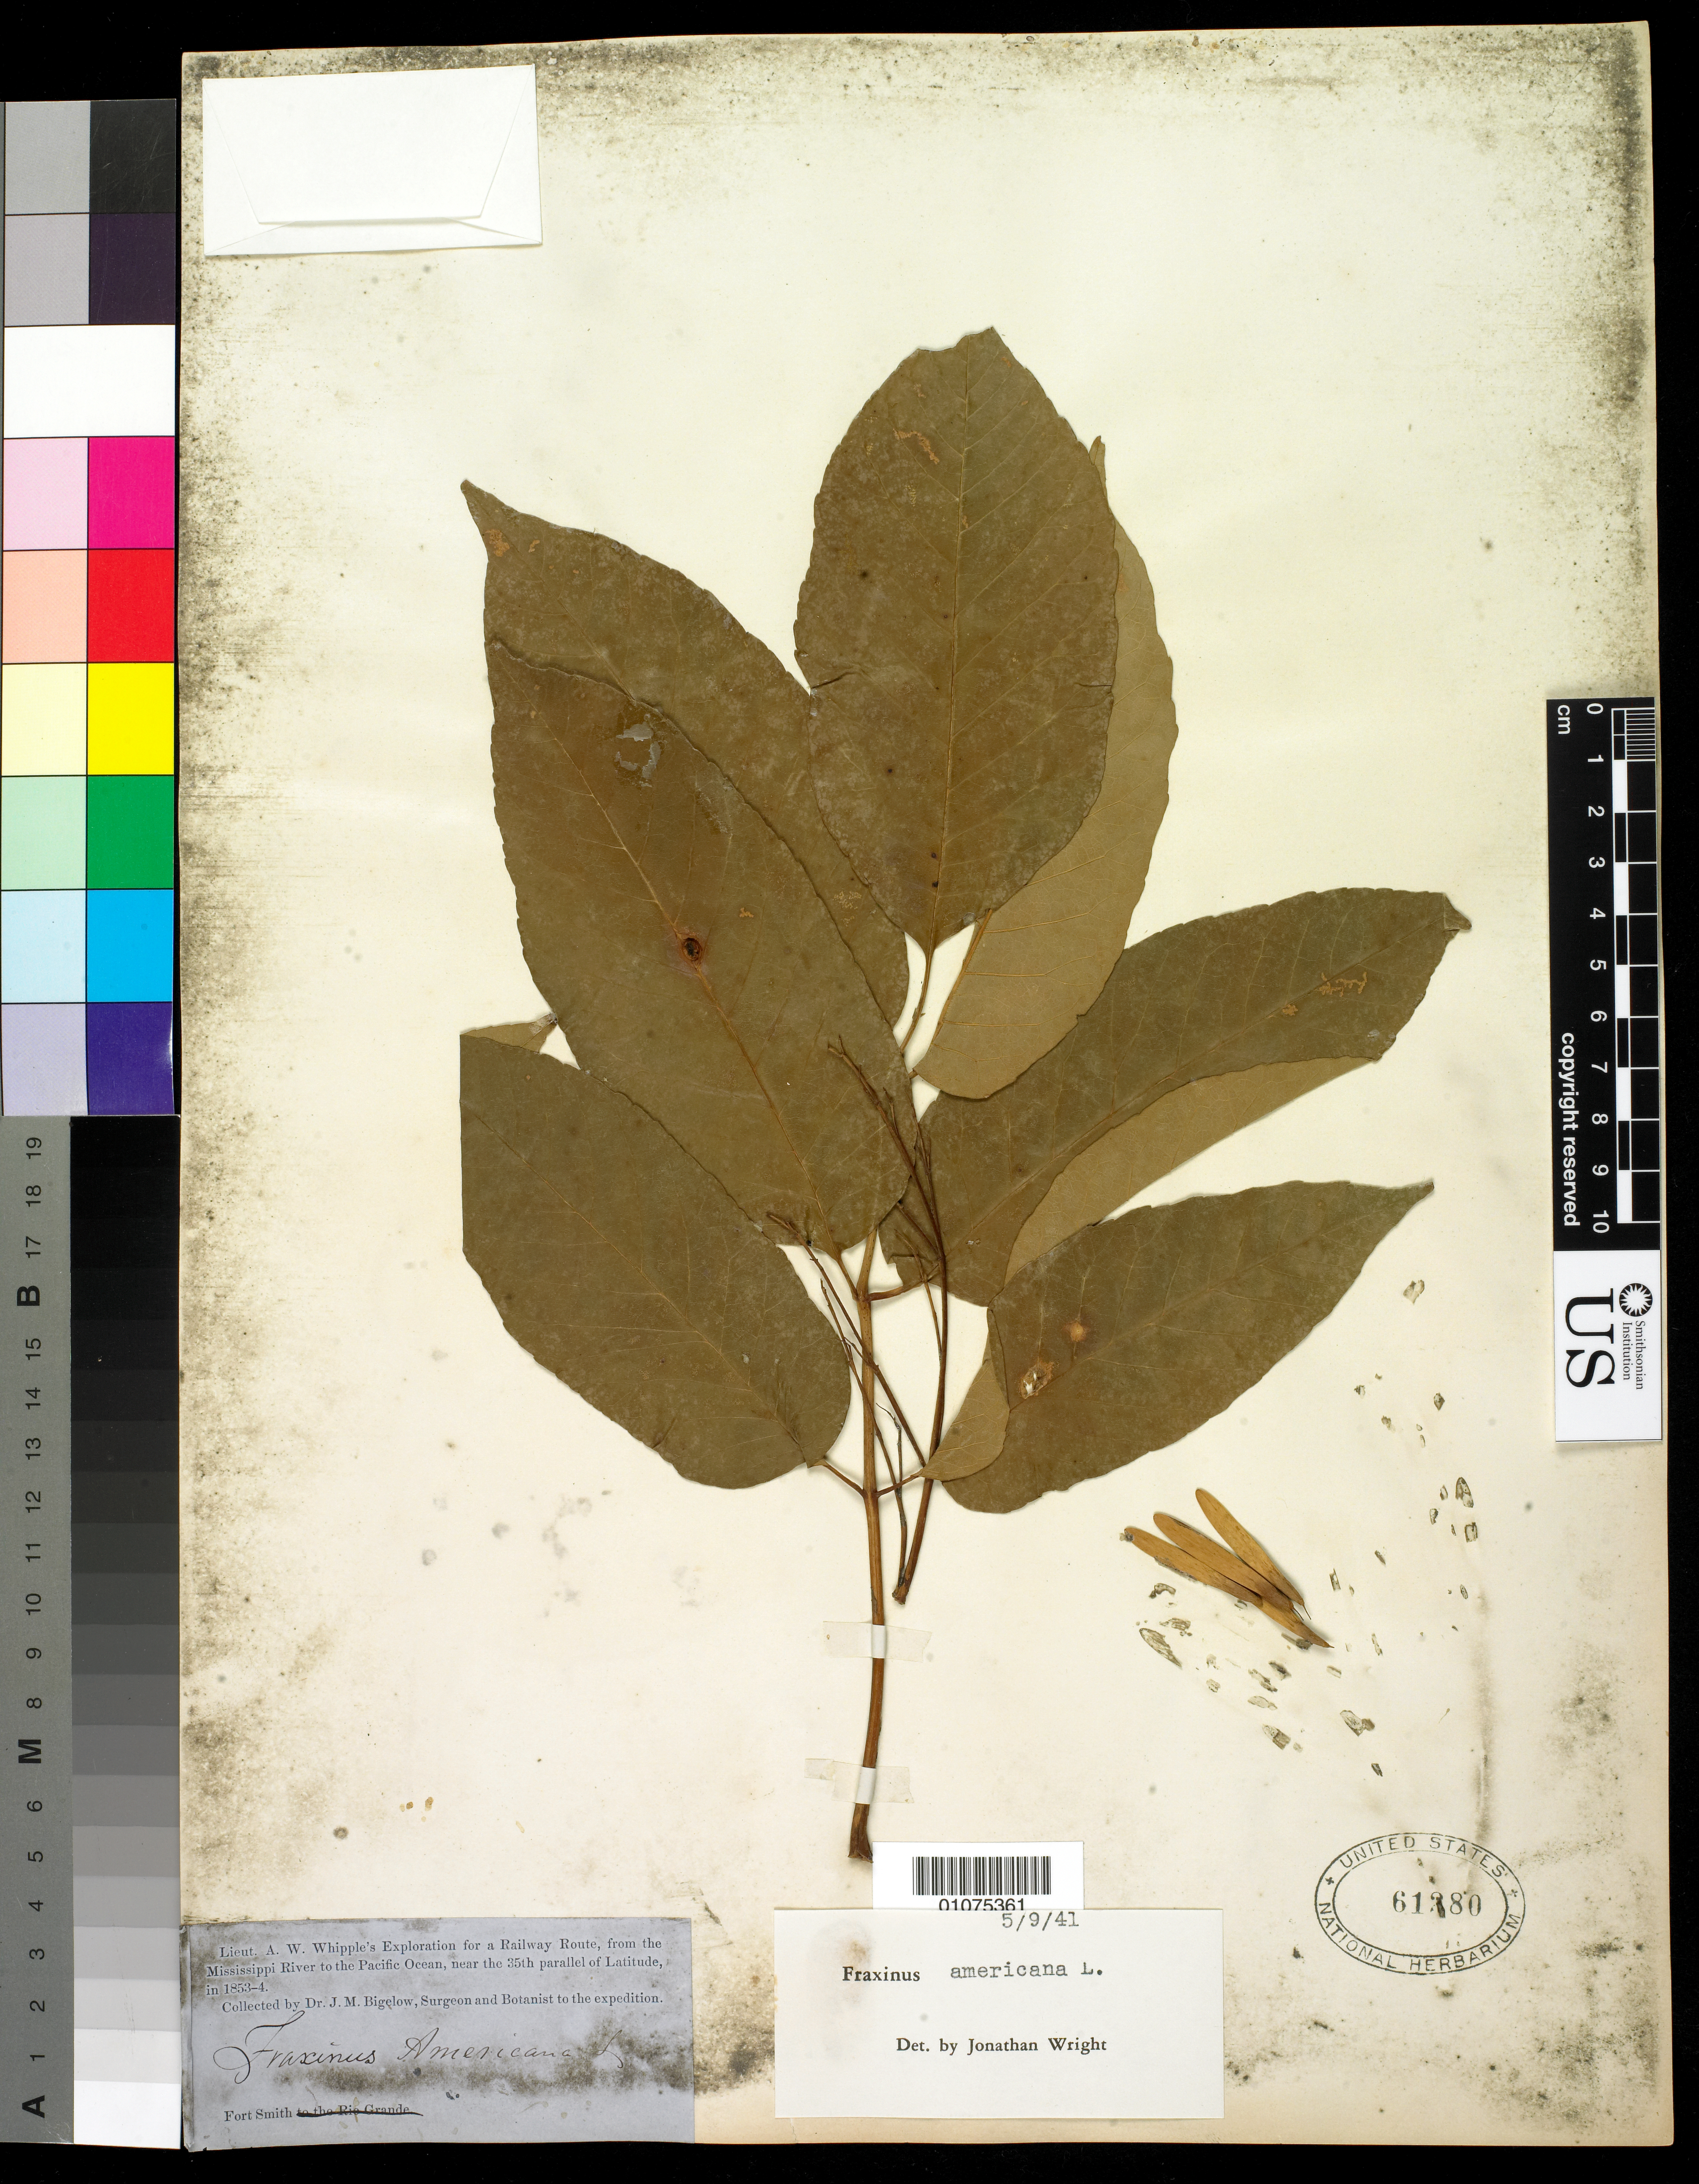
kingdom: Plantae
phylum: Tracheophyta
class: Magnoliopsida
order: Lamiales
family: Oleaceae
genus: Fraxinus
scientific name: Fraxinus americana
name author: L.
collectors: J. M. Bigelow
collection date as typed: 1853 to -- -- 1854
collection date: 1853/1854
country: United States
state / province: Arkansas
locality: Fort smith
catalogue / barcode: US 61280